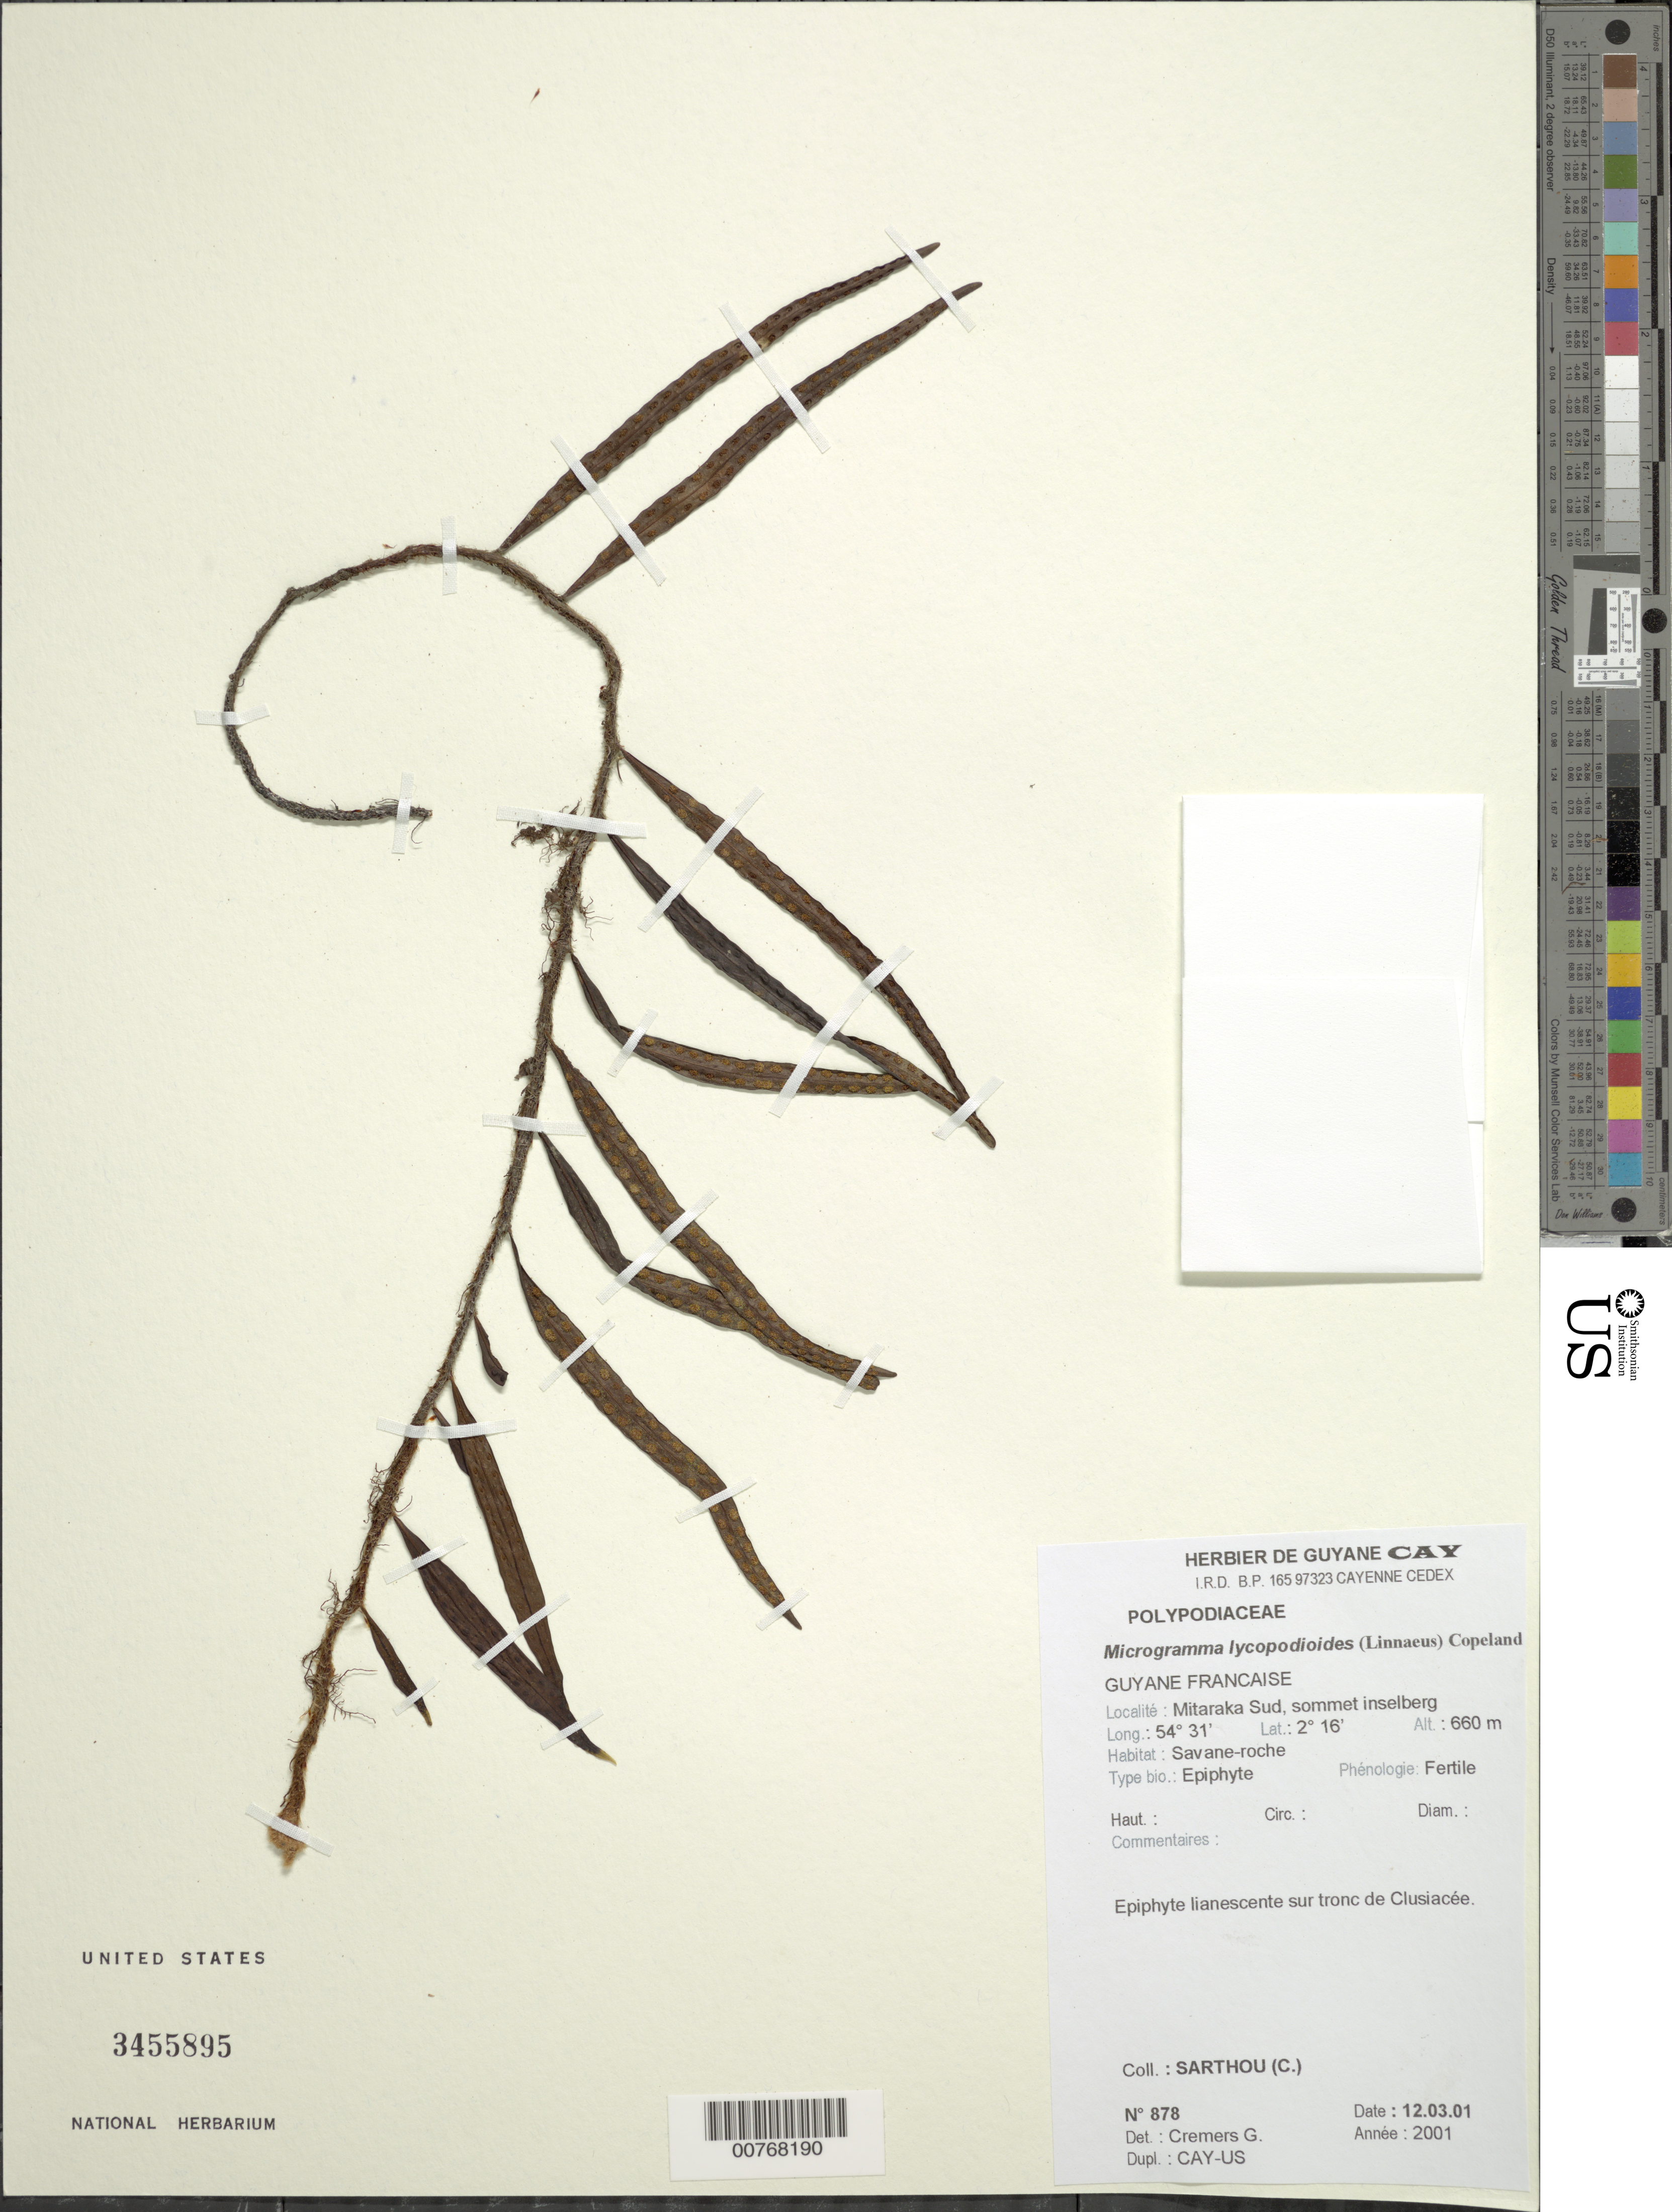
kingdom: Plantae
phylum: Tracheophyta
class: Polypodiopsida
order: Polypodiales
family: Polypodiaceae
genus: Microgramma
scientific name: Microgramma lycopodioides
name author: (L.) Copel.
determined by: Cremers, Georges A.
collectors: C. Sarthou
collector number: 878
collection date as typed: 12-Mar-01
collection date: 2001-03-12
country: French Guiana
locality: Mitaraka Sud, sommet inselberg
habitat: Savane-roche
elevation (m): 660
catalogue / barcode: US 3455895